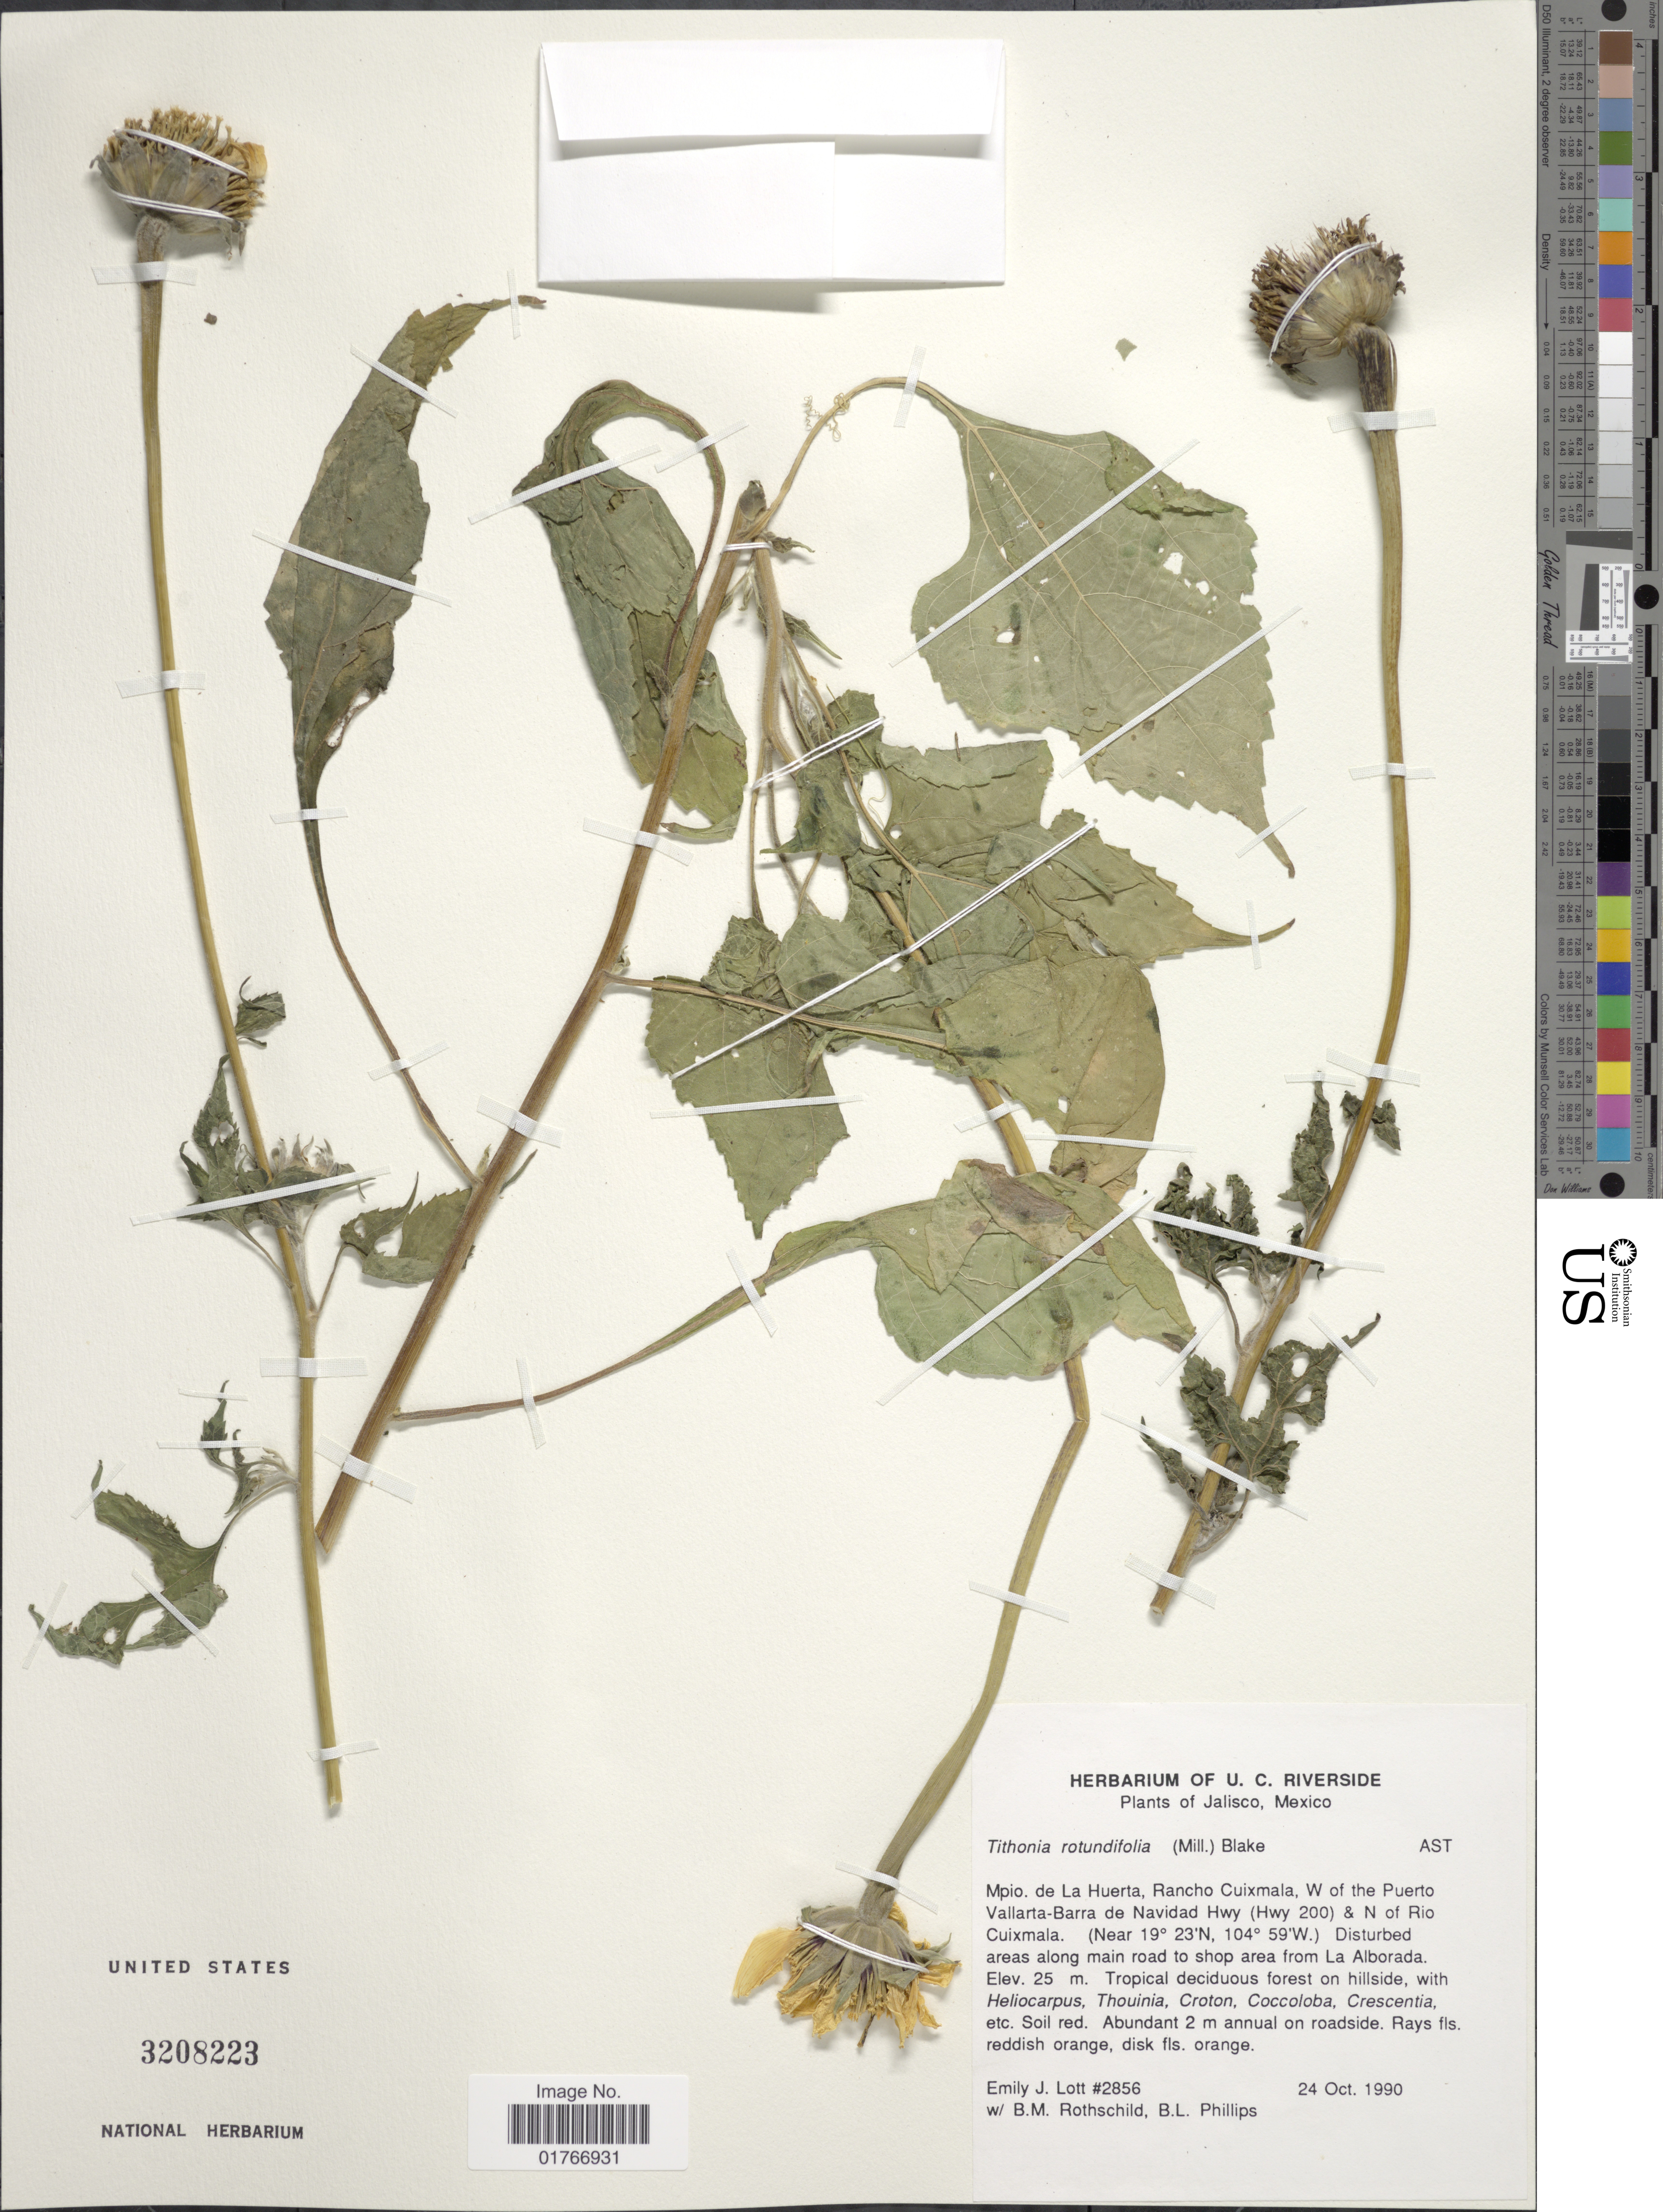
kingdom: Plantae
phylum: Tracheophyta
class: Magnoliopsida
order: Asterales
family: Asteraceae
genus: Tithonia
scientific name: Tithonia rotundifolia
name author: (Mill.) S.F. Blake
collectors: E. J. Lott, B. Rothschild & B. L. Phillips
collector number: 2856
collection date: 1990-10-24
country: Mexico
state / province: Jalisco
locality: Mpio. de La Huerta, Rancho Cuixmala, W of the Puerto Vallarta-Barra de Navidad Hwy (Hwy 200) & N of Rio Cuixmala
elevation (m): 25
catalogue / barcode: US 3208223